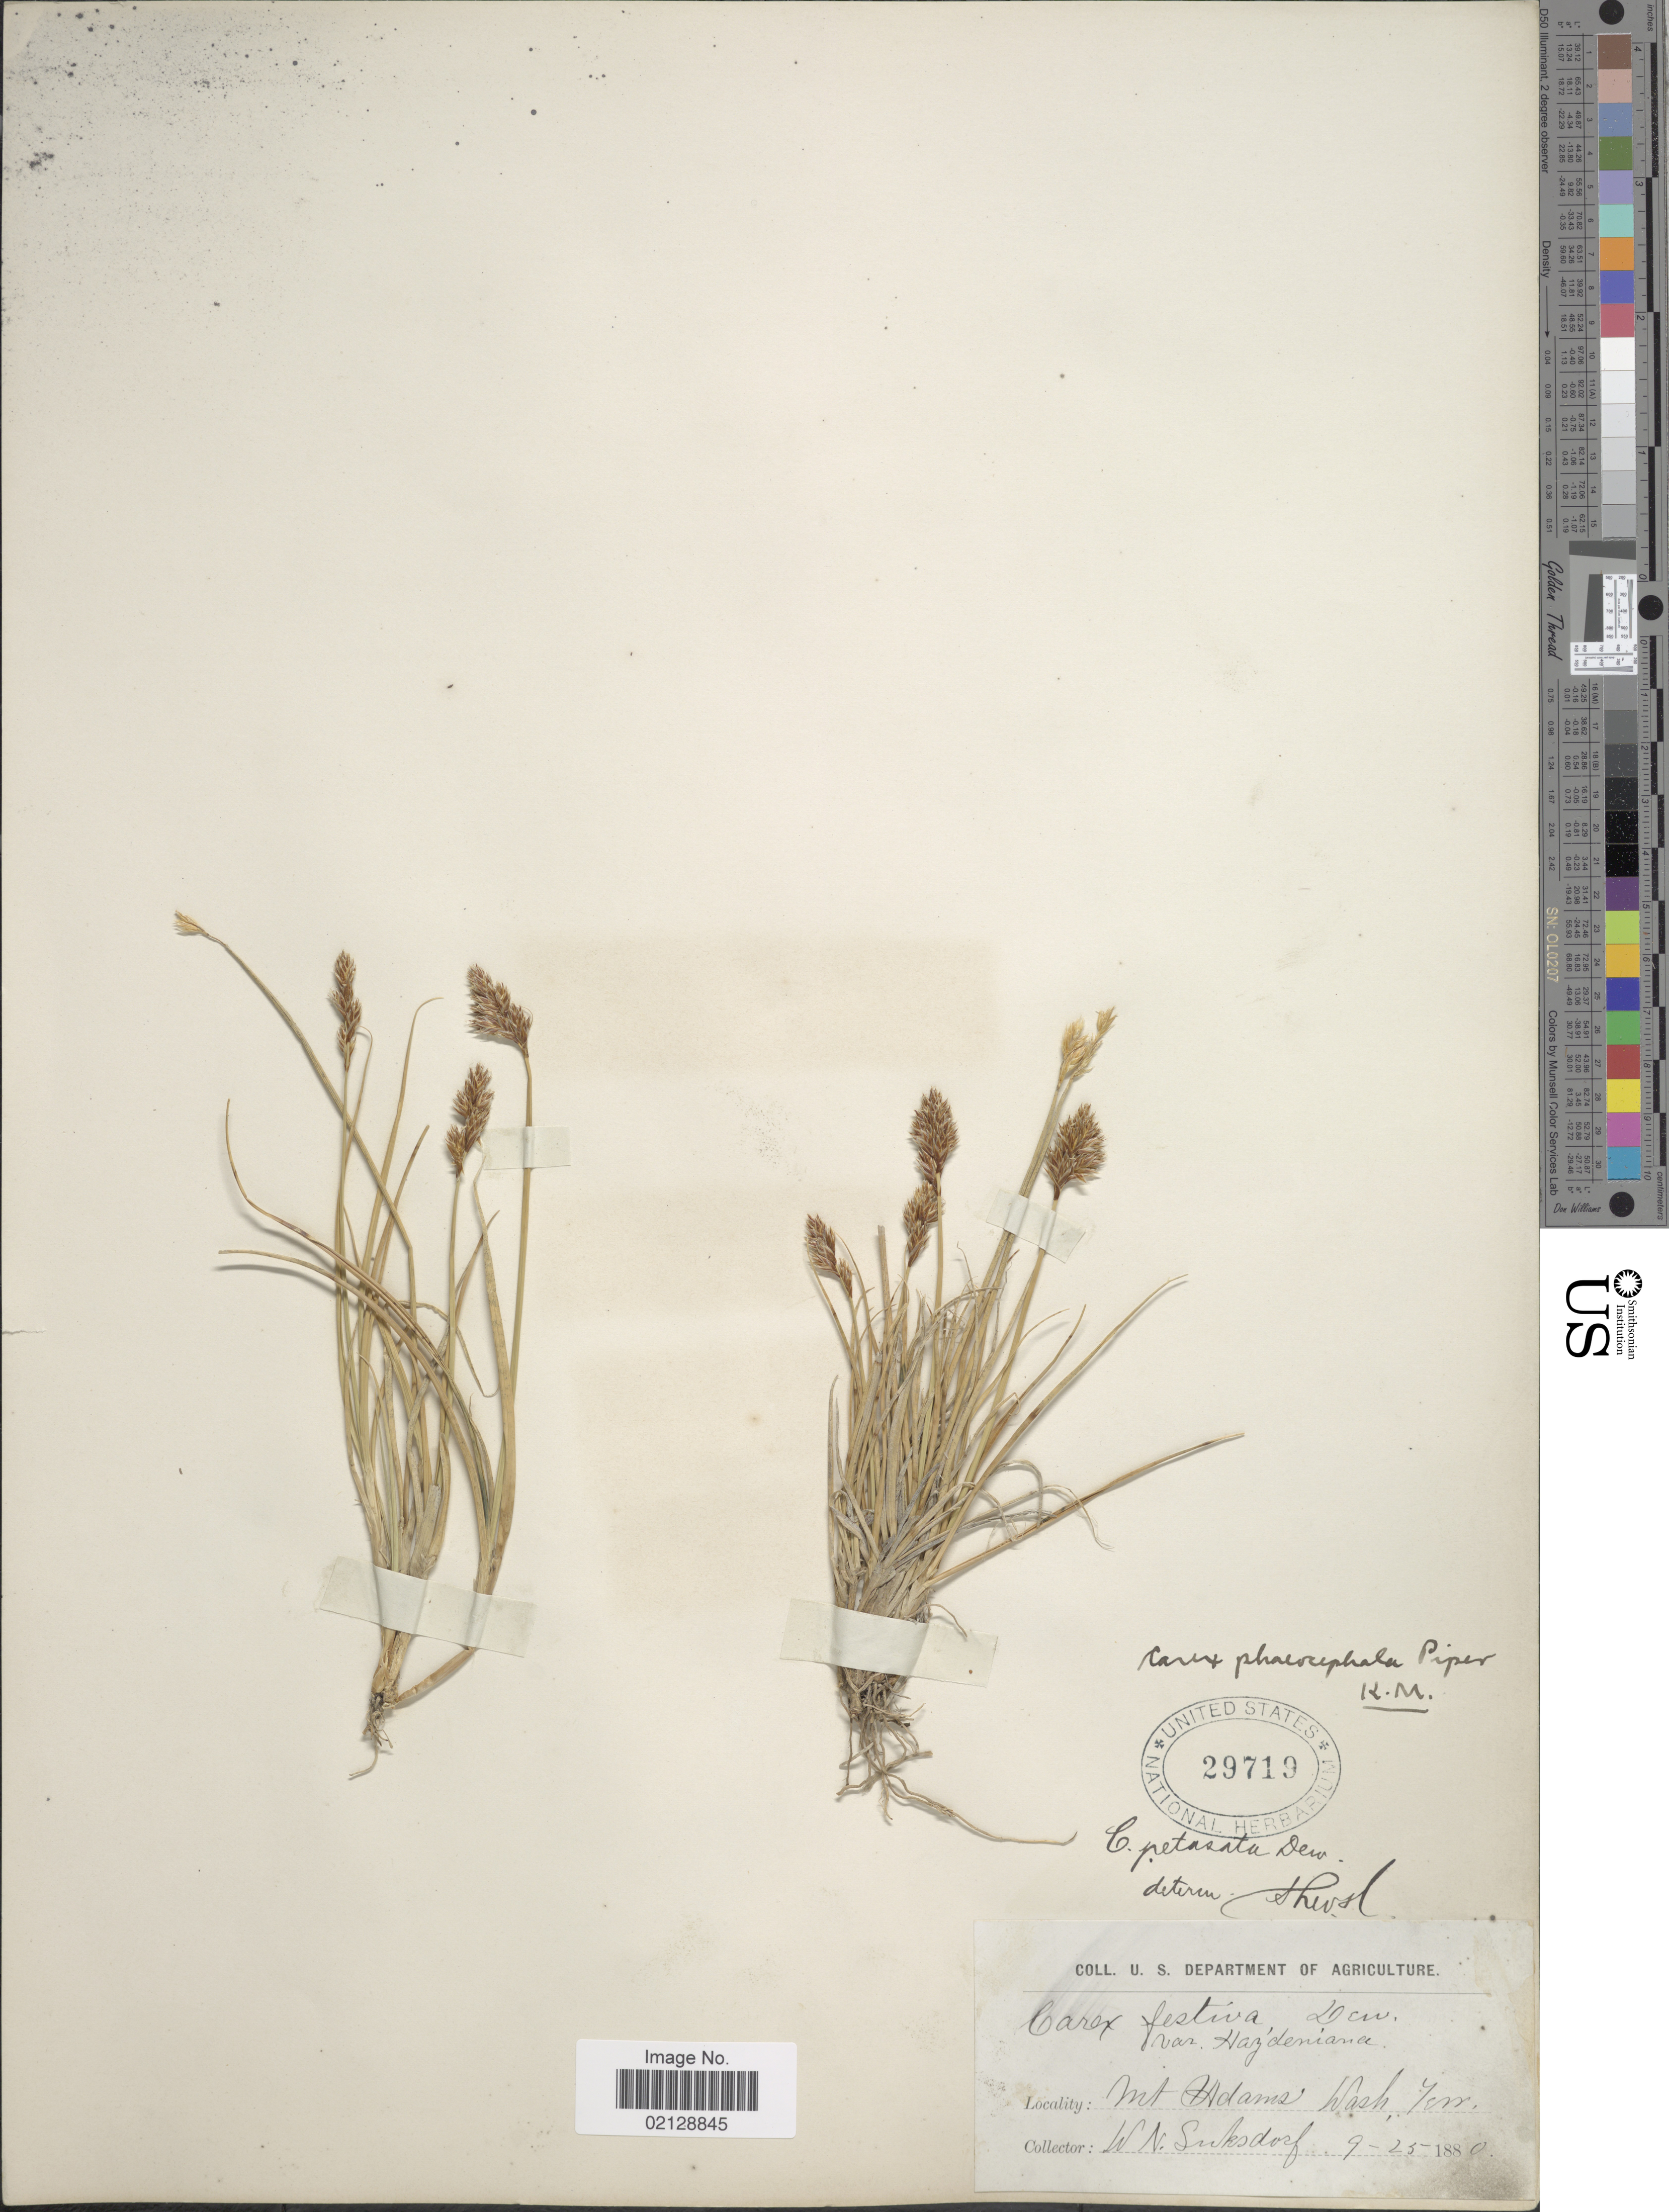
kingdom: Plantae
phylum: Tracheophyta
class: Liliopsida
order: Poales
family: Cyperaceae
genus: Carex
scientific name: Carex phaeocephala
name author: Piper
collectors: W. N. Suksdorf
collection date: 1880-09-25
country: United States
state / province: Washington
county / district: Yakima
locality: Mt. Adams, Wash. Terr.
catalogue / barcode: US 29719